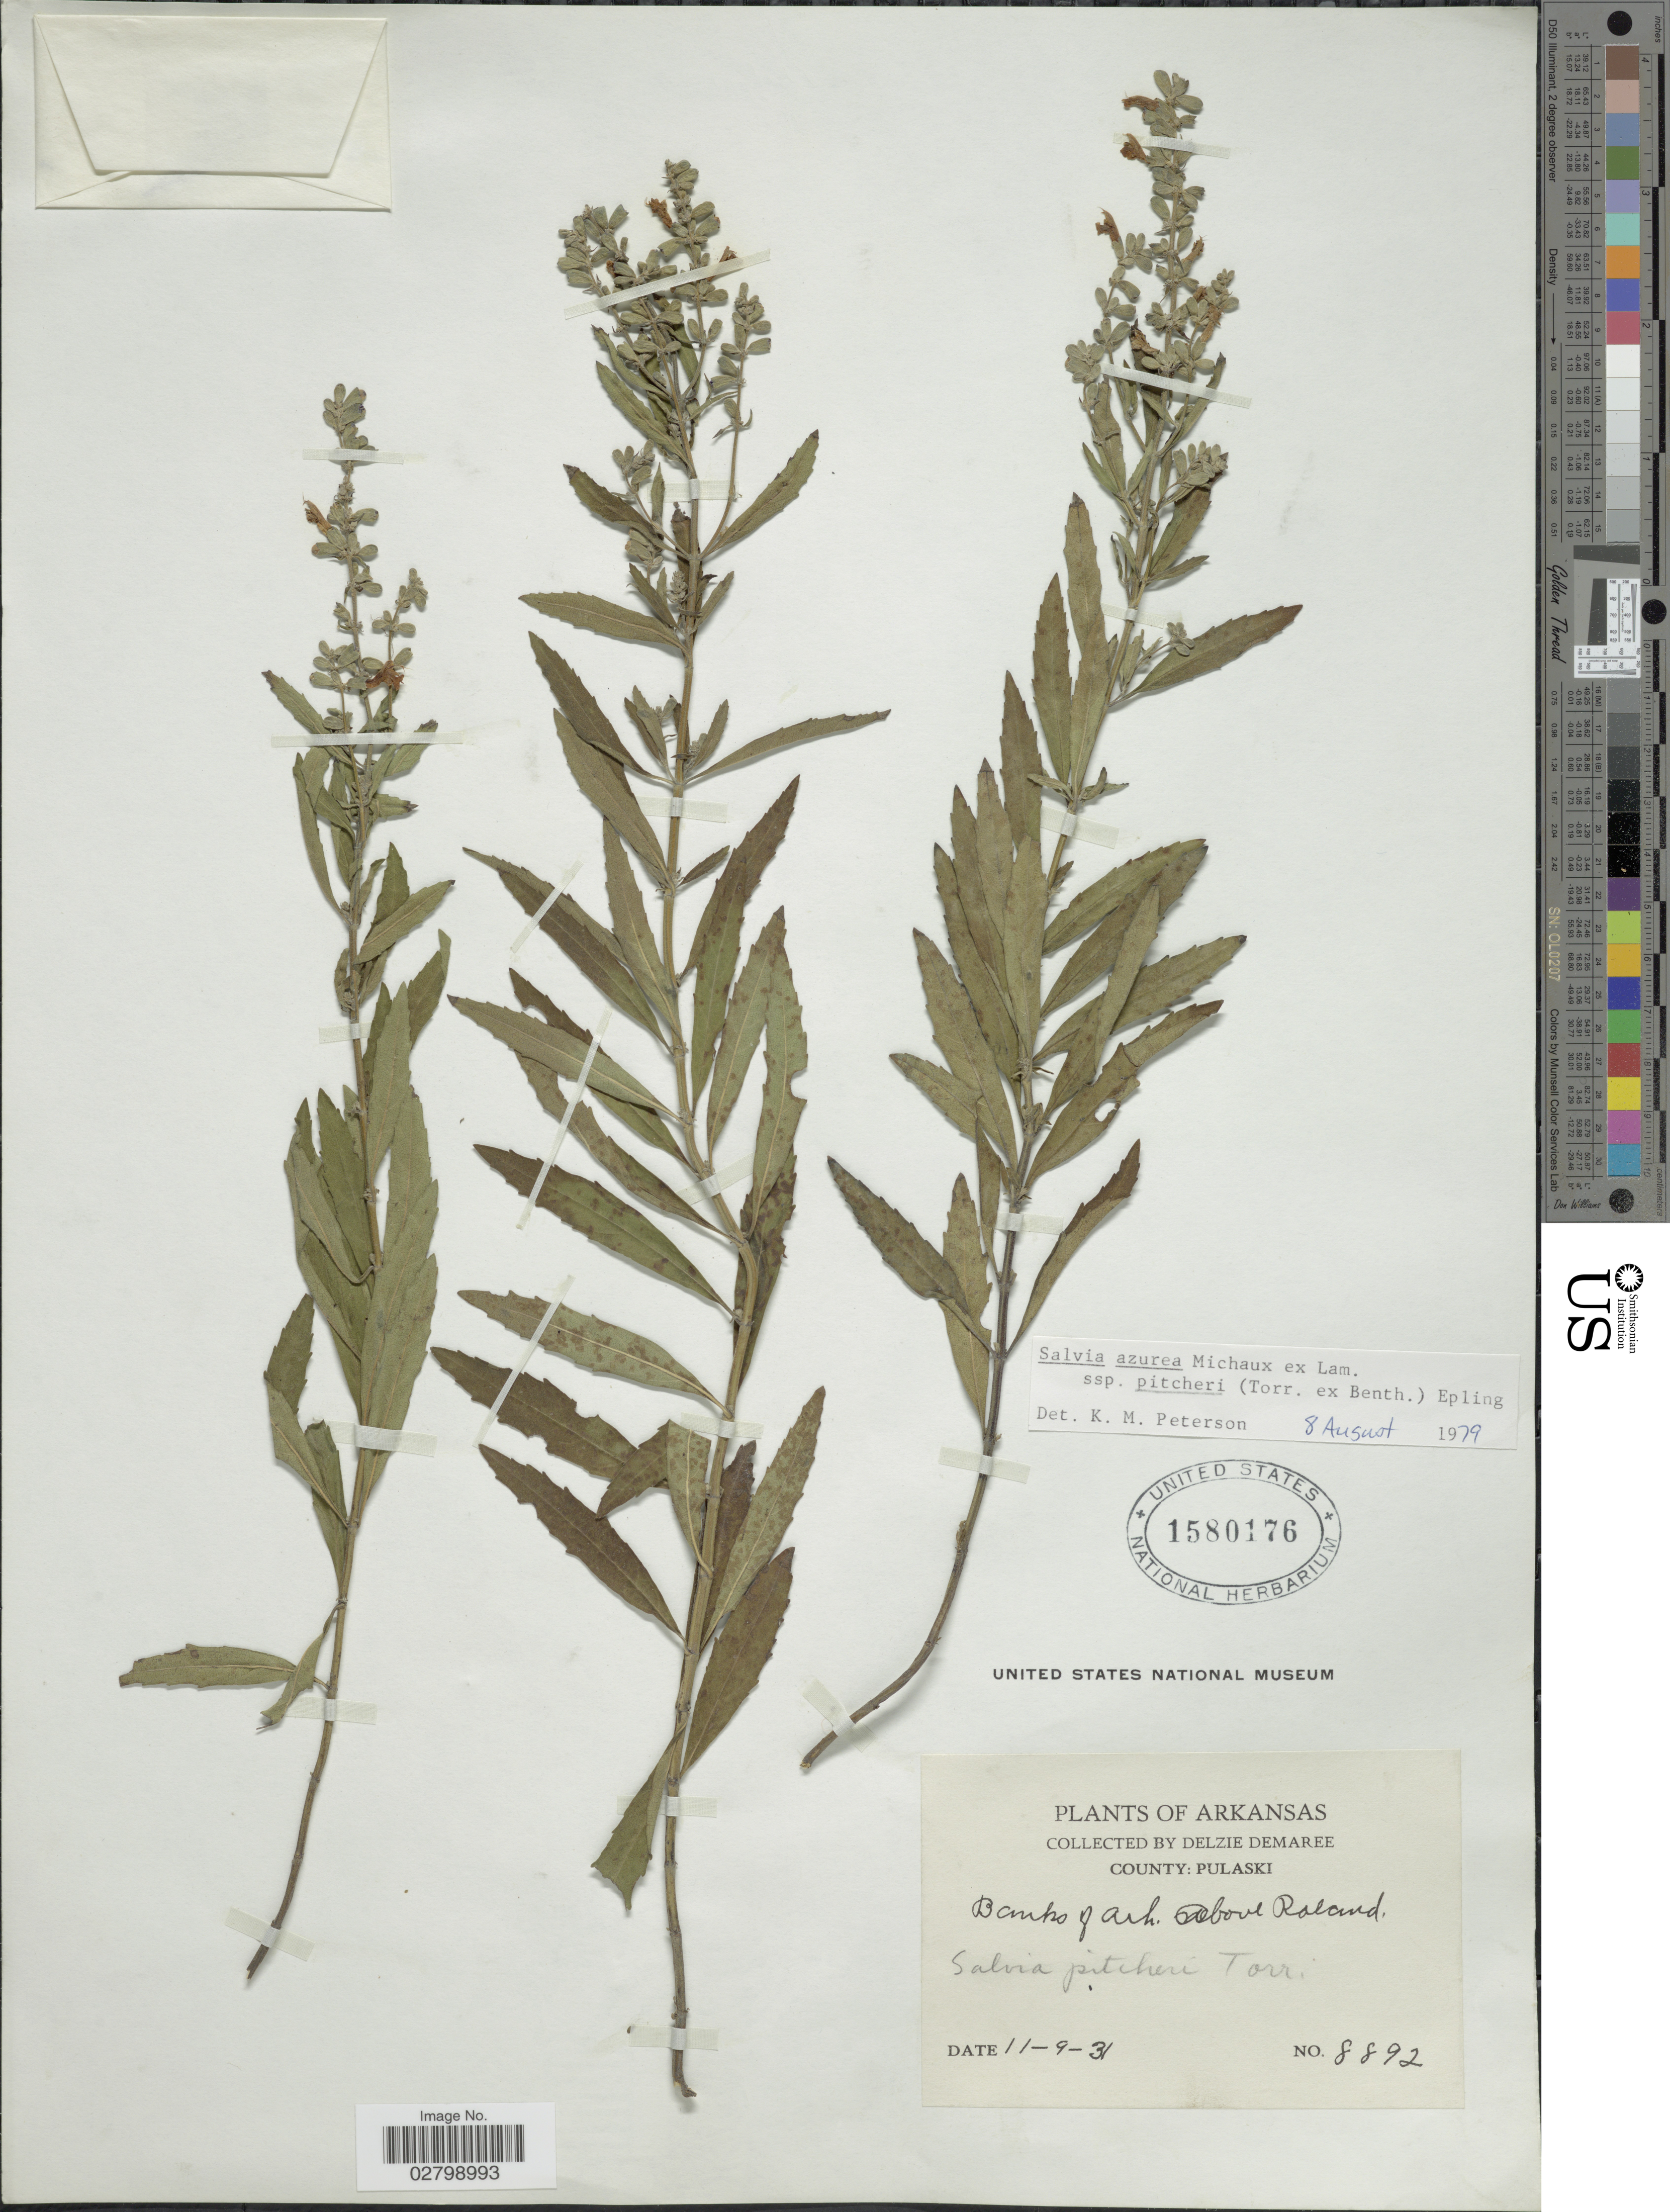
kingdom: Plantae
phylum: Tracheophyta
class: Magnoliopsida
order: Lamiales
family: Lamiaceae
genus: Salvia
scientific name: Salvia azurea subsp. pitcheri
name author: Michx. ex Lam.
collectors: D. Demaree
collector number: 8892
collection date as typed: Transcribed d/m/y: 9/11/31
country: United States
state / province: Arkansas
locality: County: Pulaski.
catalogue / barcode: US 1580176